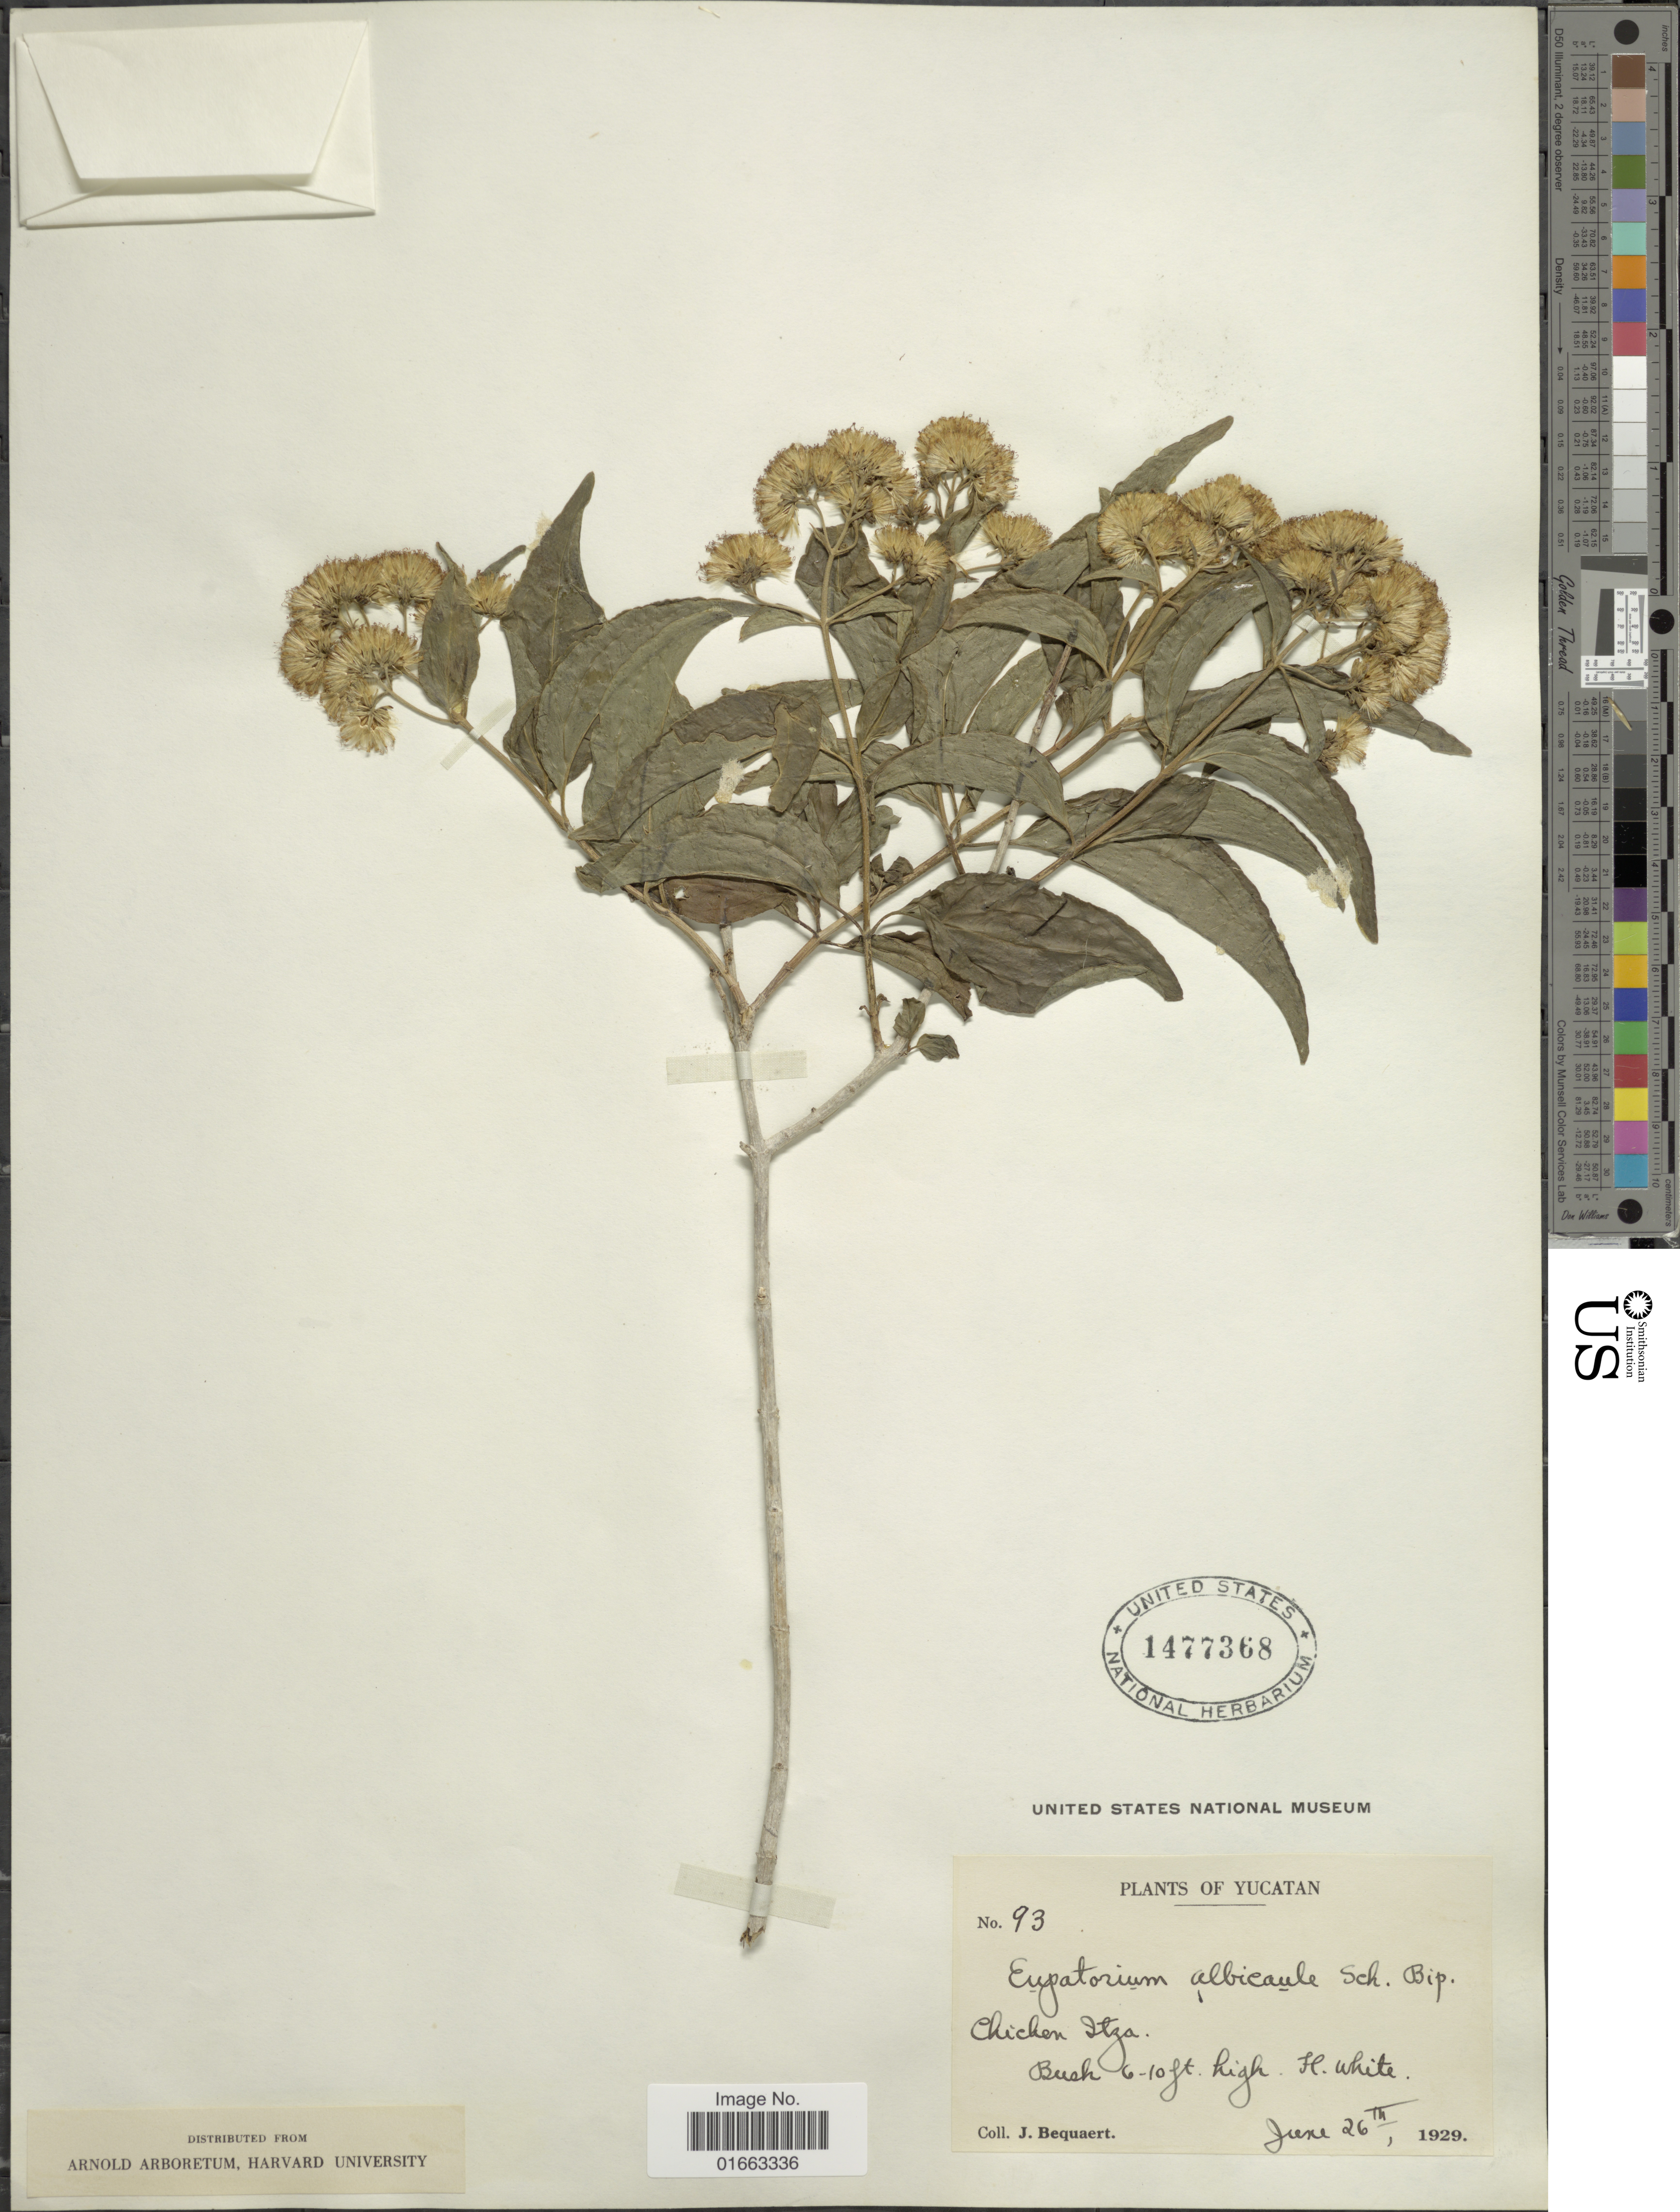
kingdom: Plantae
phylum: Tracheophyta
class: Magnoliopsida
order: Asterales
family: Asteraceae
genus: Koanophyllon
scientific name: Koanophyllon albicaule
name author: (Sch. Bip. ex Klatt) R.M. King & H. Rob.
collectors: J. Bequaert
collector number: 93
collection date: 1929-06-26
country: Mexico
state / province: Yucatán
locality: Chicken Itza., Bush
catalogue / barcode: US 1477368